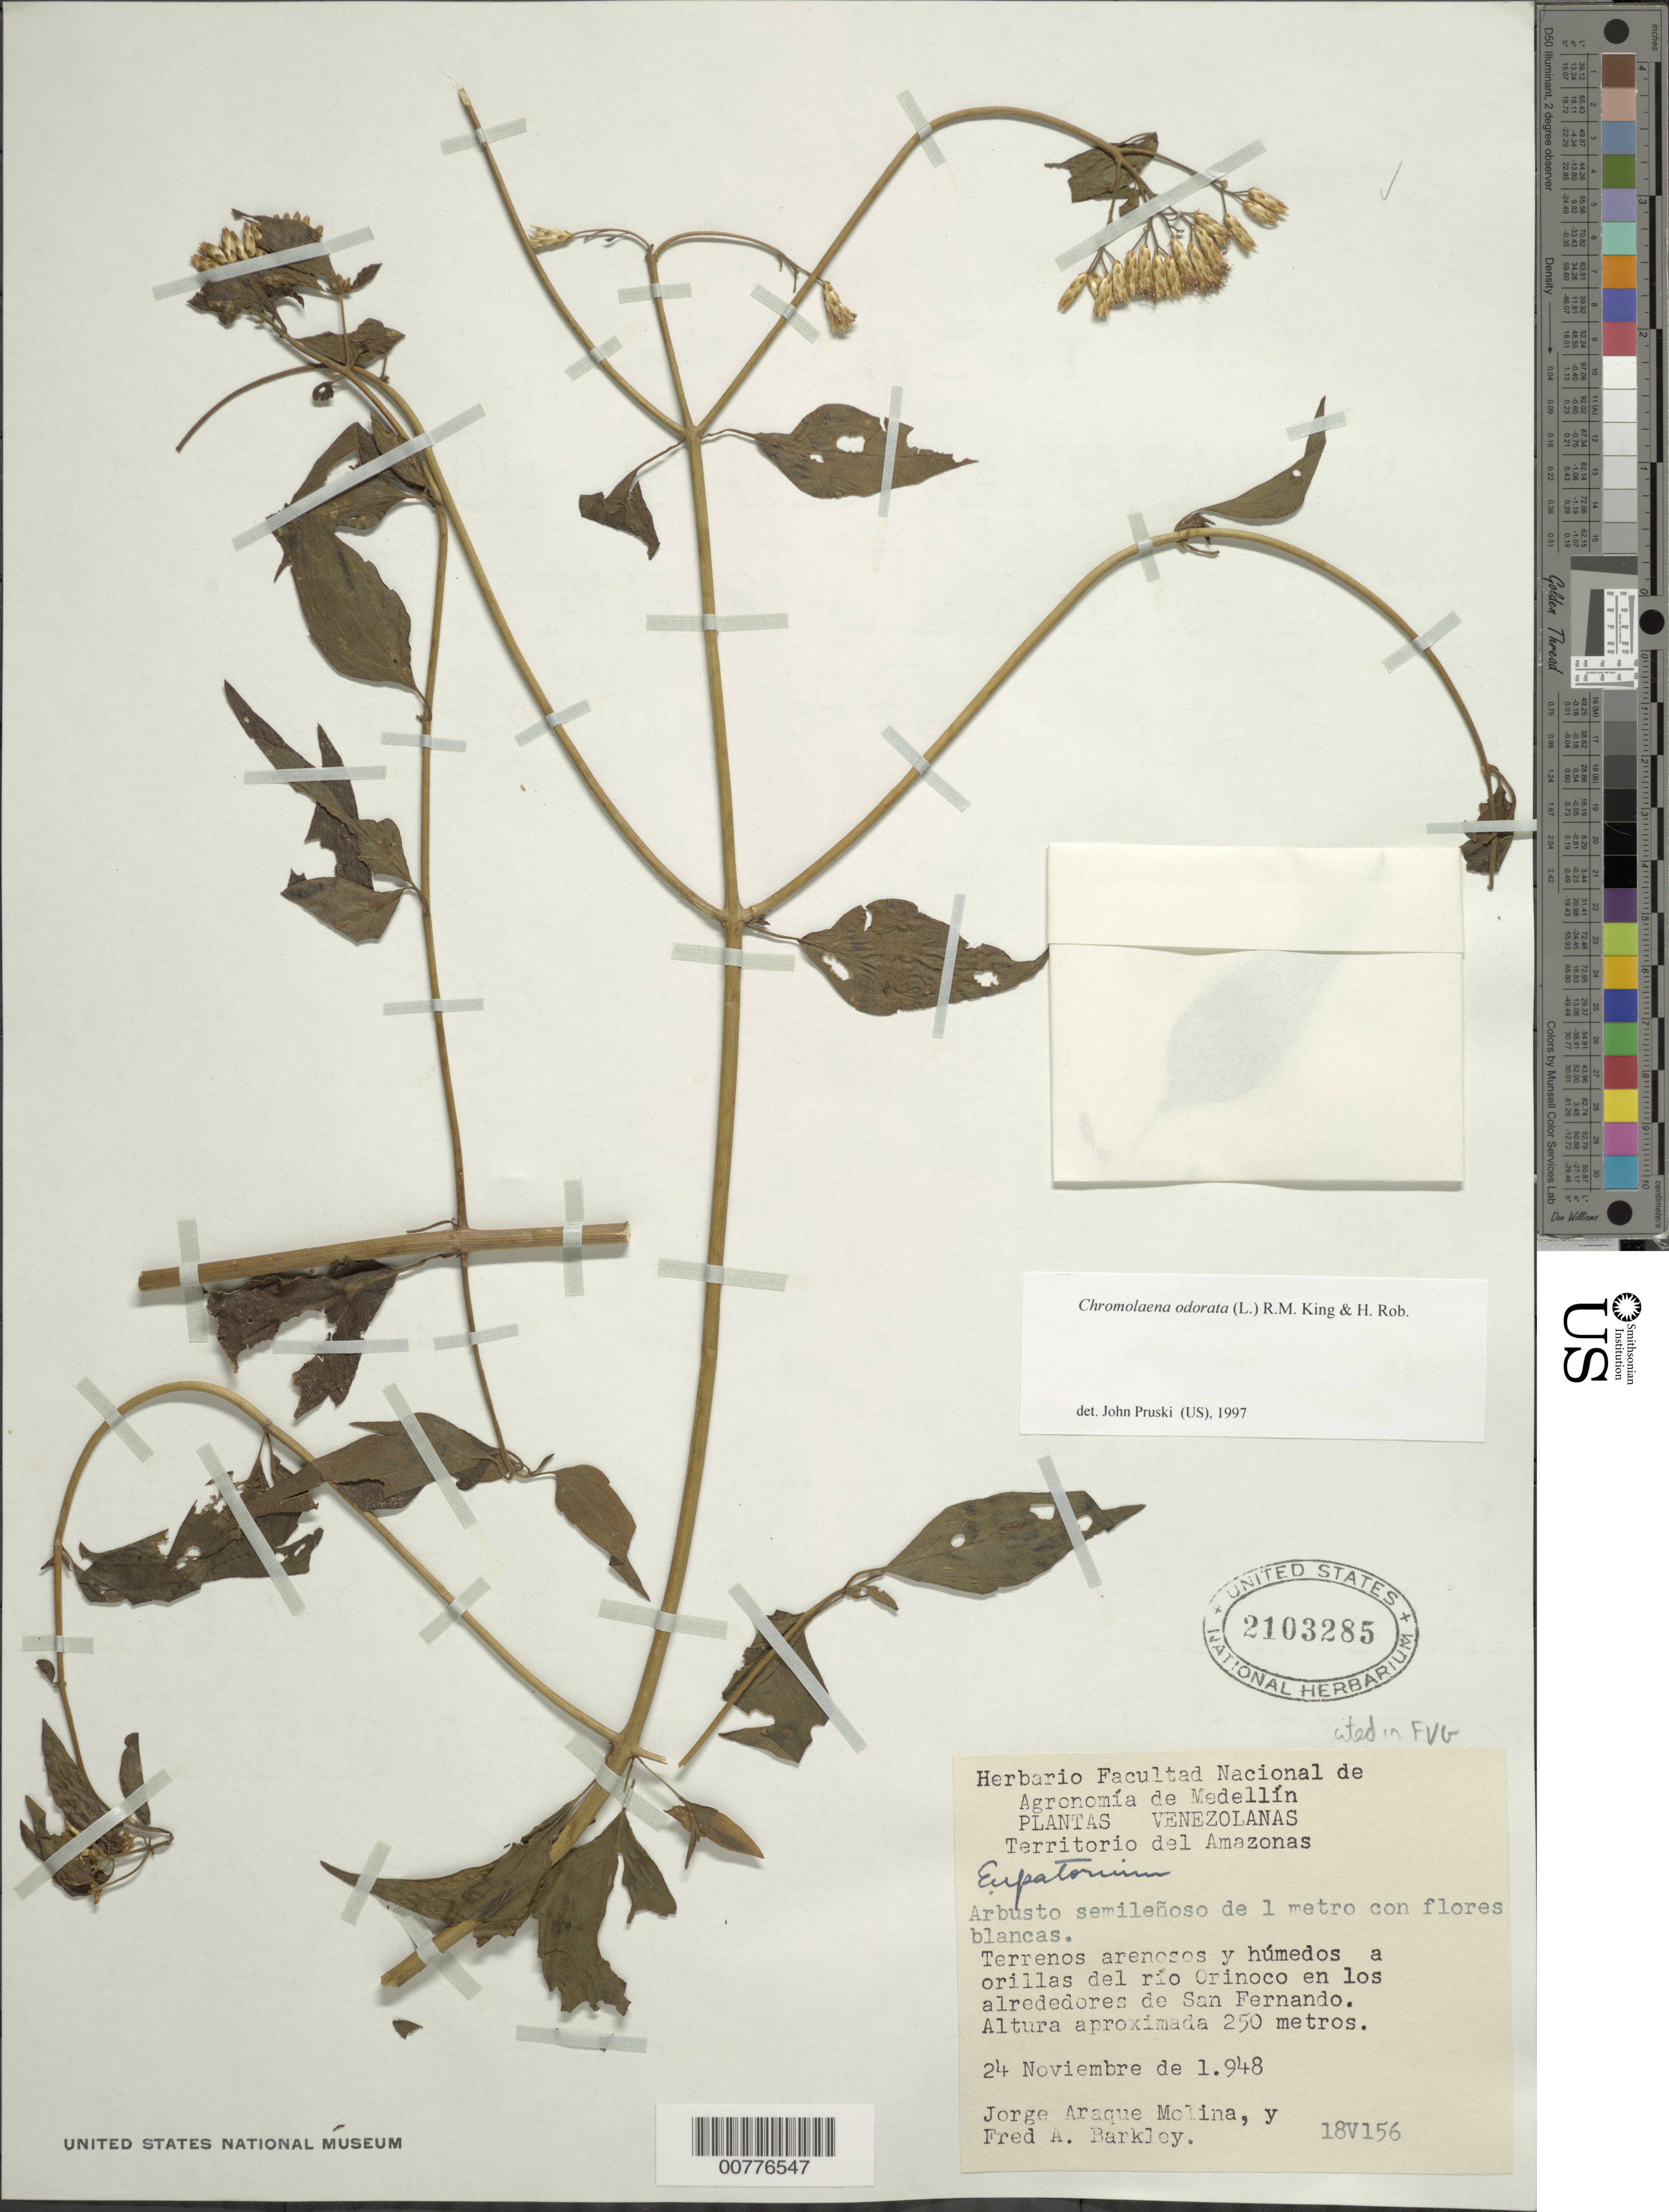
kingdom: Plantae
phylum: Tracheophyta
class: Magnoliopsida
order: Asterales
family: Asteraceae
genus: Chromolaena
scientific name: Chromolaena odorata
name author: (L.) R.M. King & H. Rob.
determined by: Pruski, J. F.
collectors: J. A. Molina & F. A. Barkley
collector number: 18v 156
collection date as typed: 24-Nov-48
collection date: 1948-11-24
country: Venezuela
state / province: Amazonas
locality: Río Orinoco en los alrededores de San Fernando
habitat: Terrenos arenosos y humedos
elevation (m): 250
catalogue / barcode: US 2103285